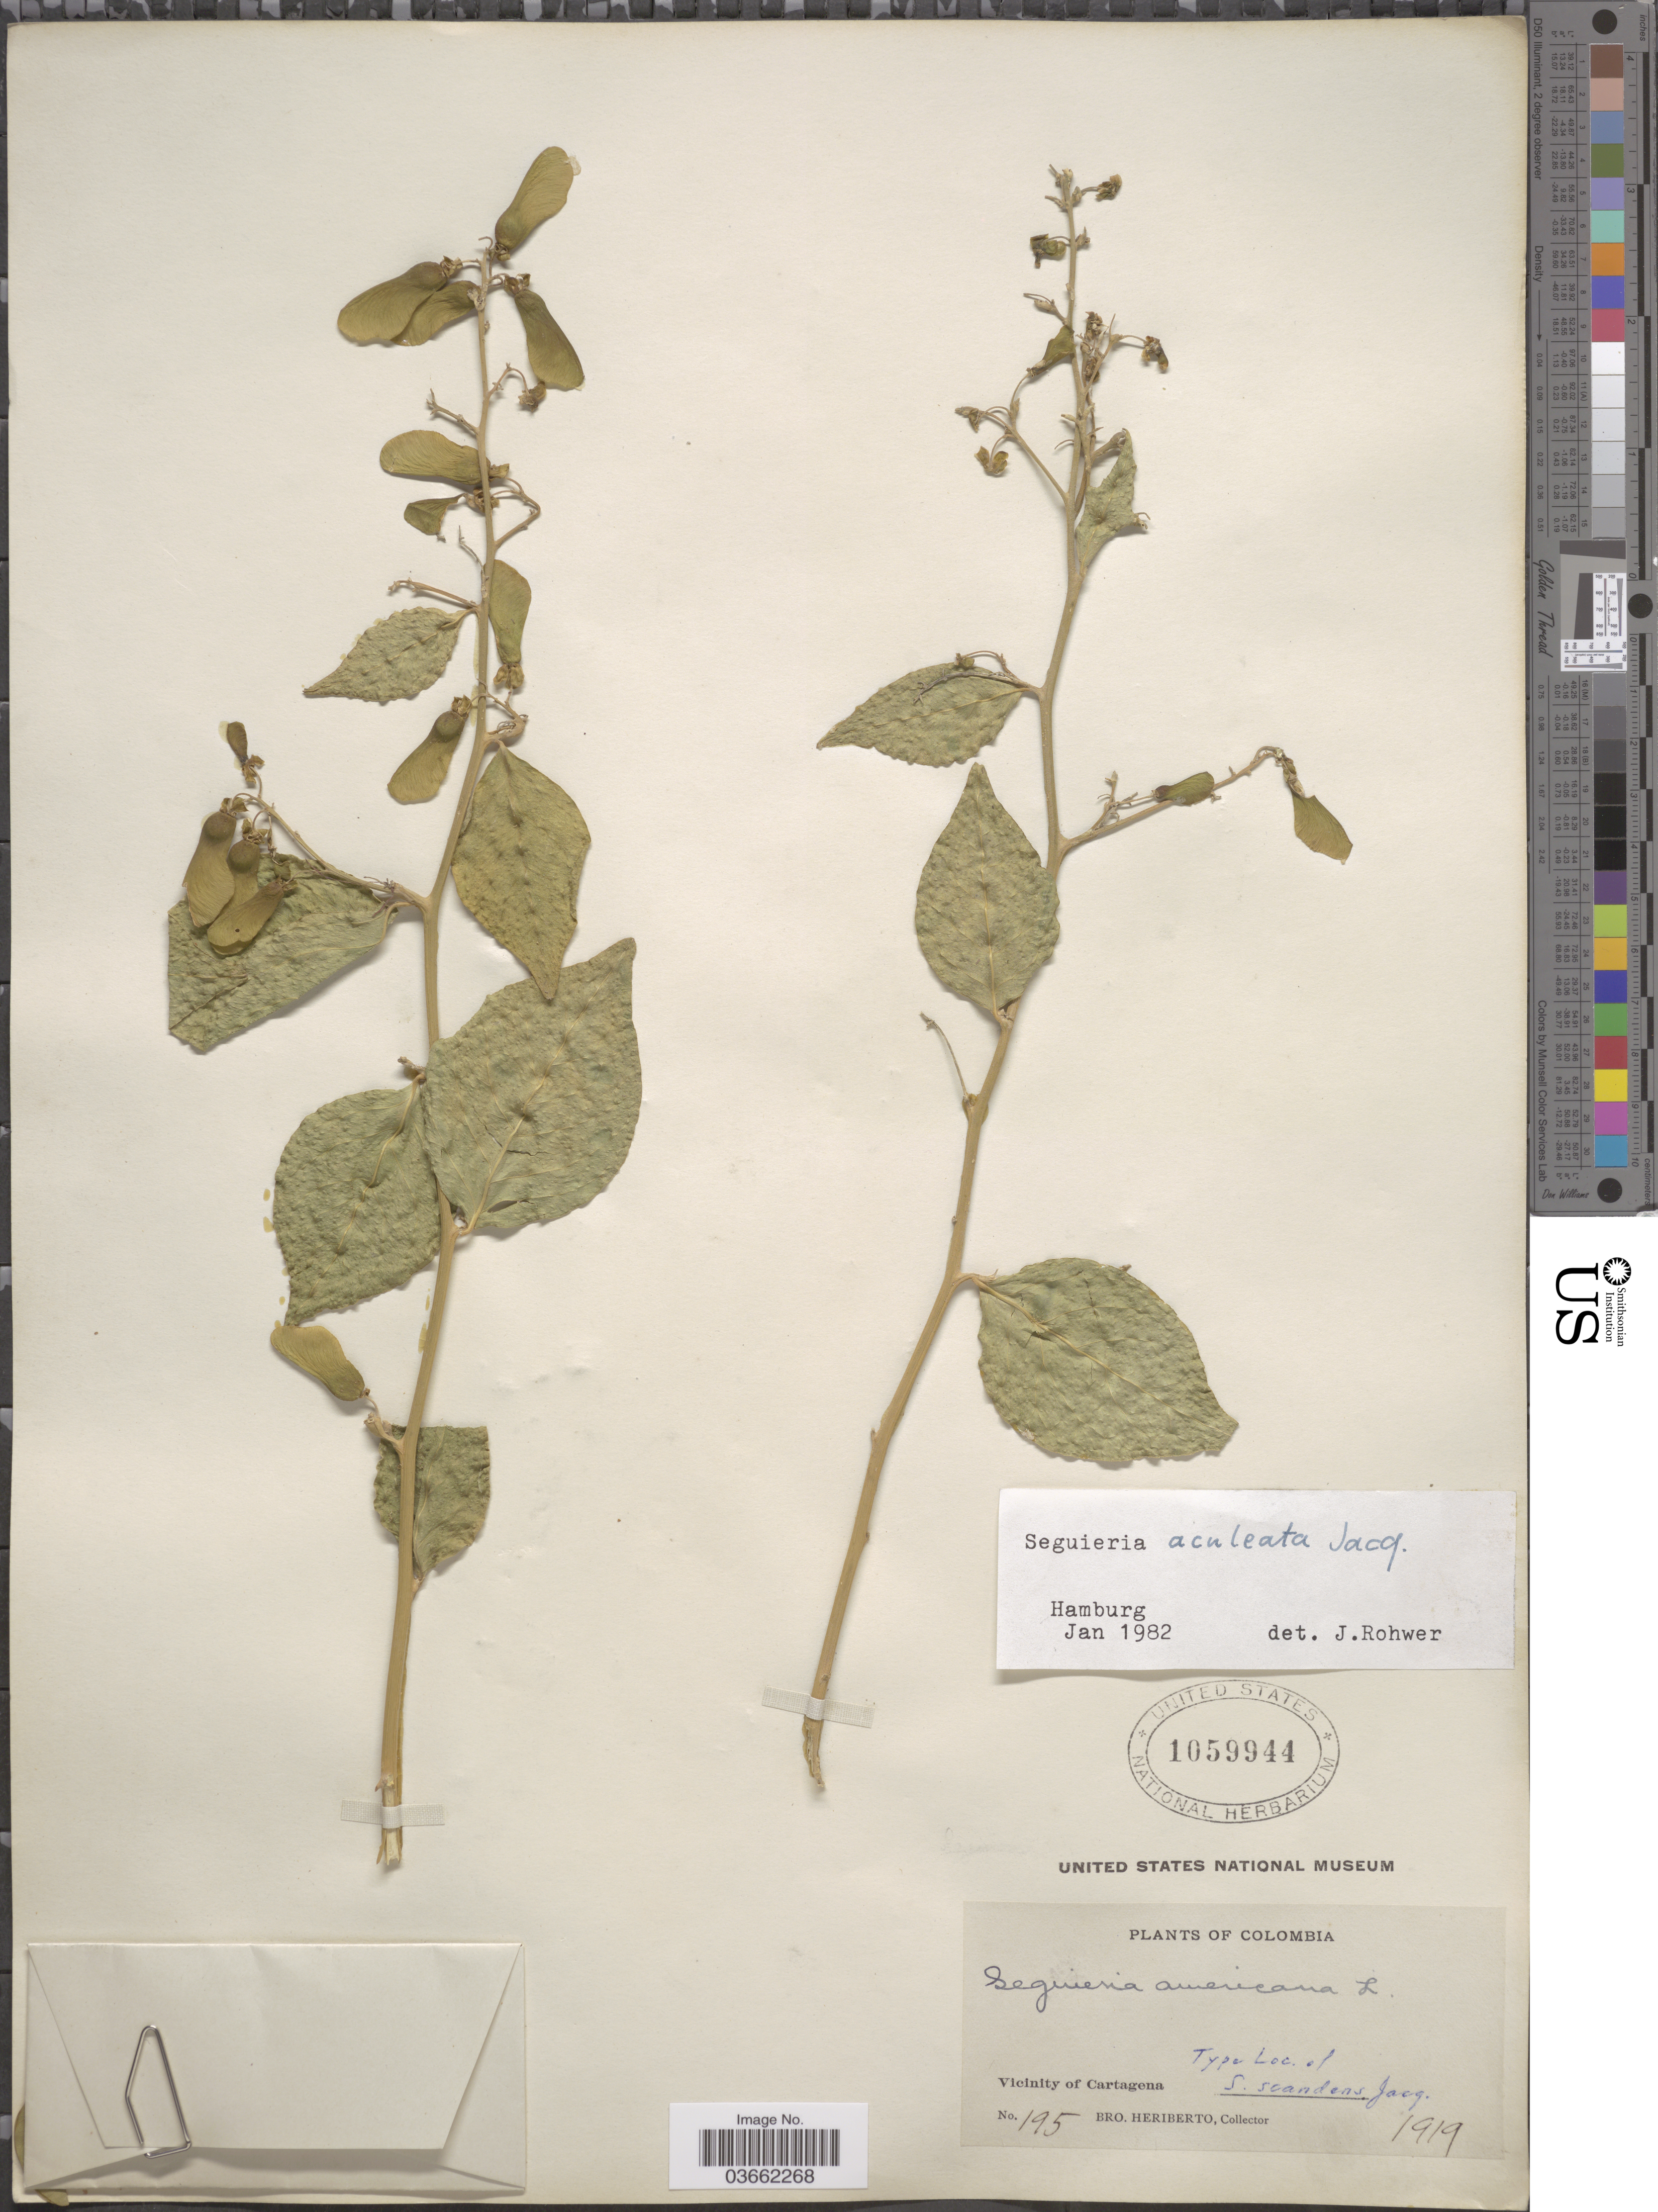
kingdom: Plantae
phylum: Tracheophyta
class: Magnoliopsida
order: Caryophyllales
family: Phytolaccaceae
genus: Seguieria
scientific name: Seguieria aculeata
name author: Jacq.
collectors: B. Heriberto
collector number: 195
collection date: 1919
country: Colombia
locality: Vicinity of Cartagena.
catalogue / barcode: US 1059944